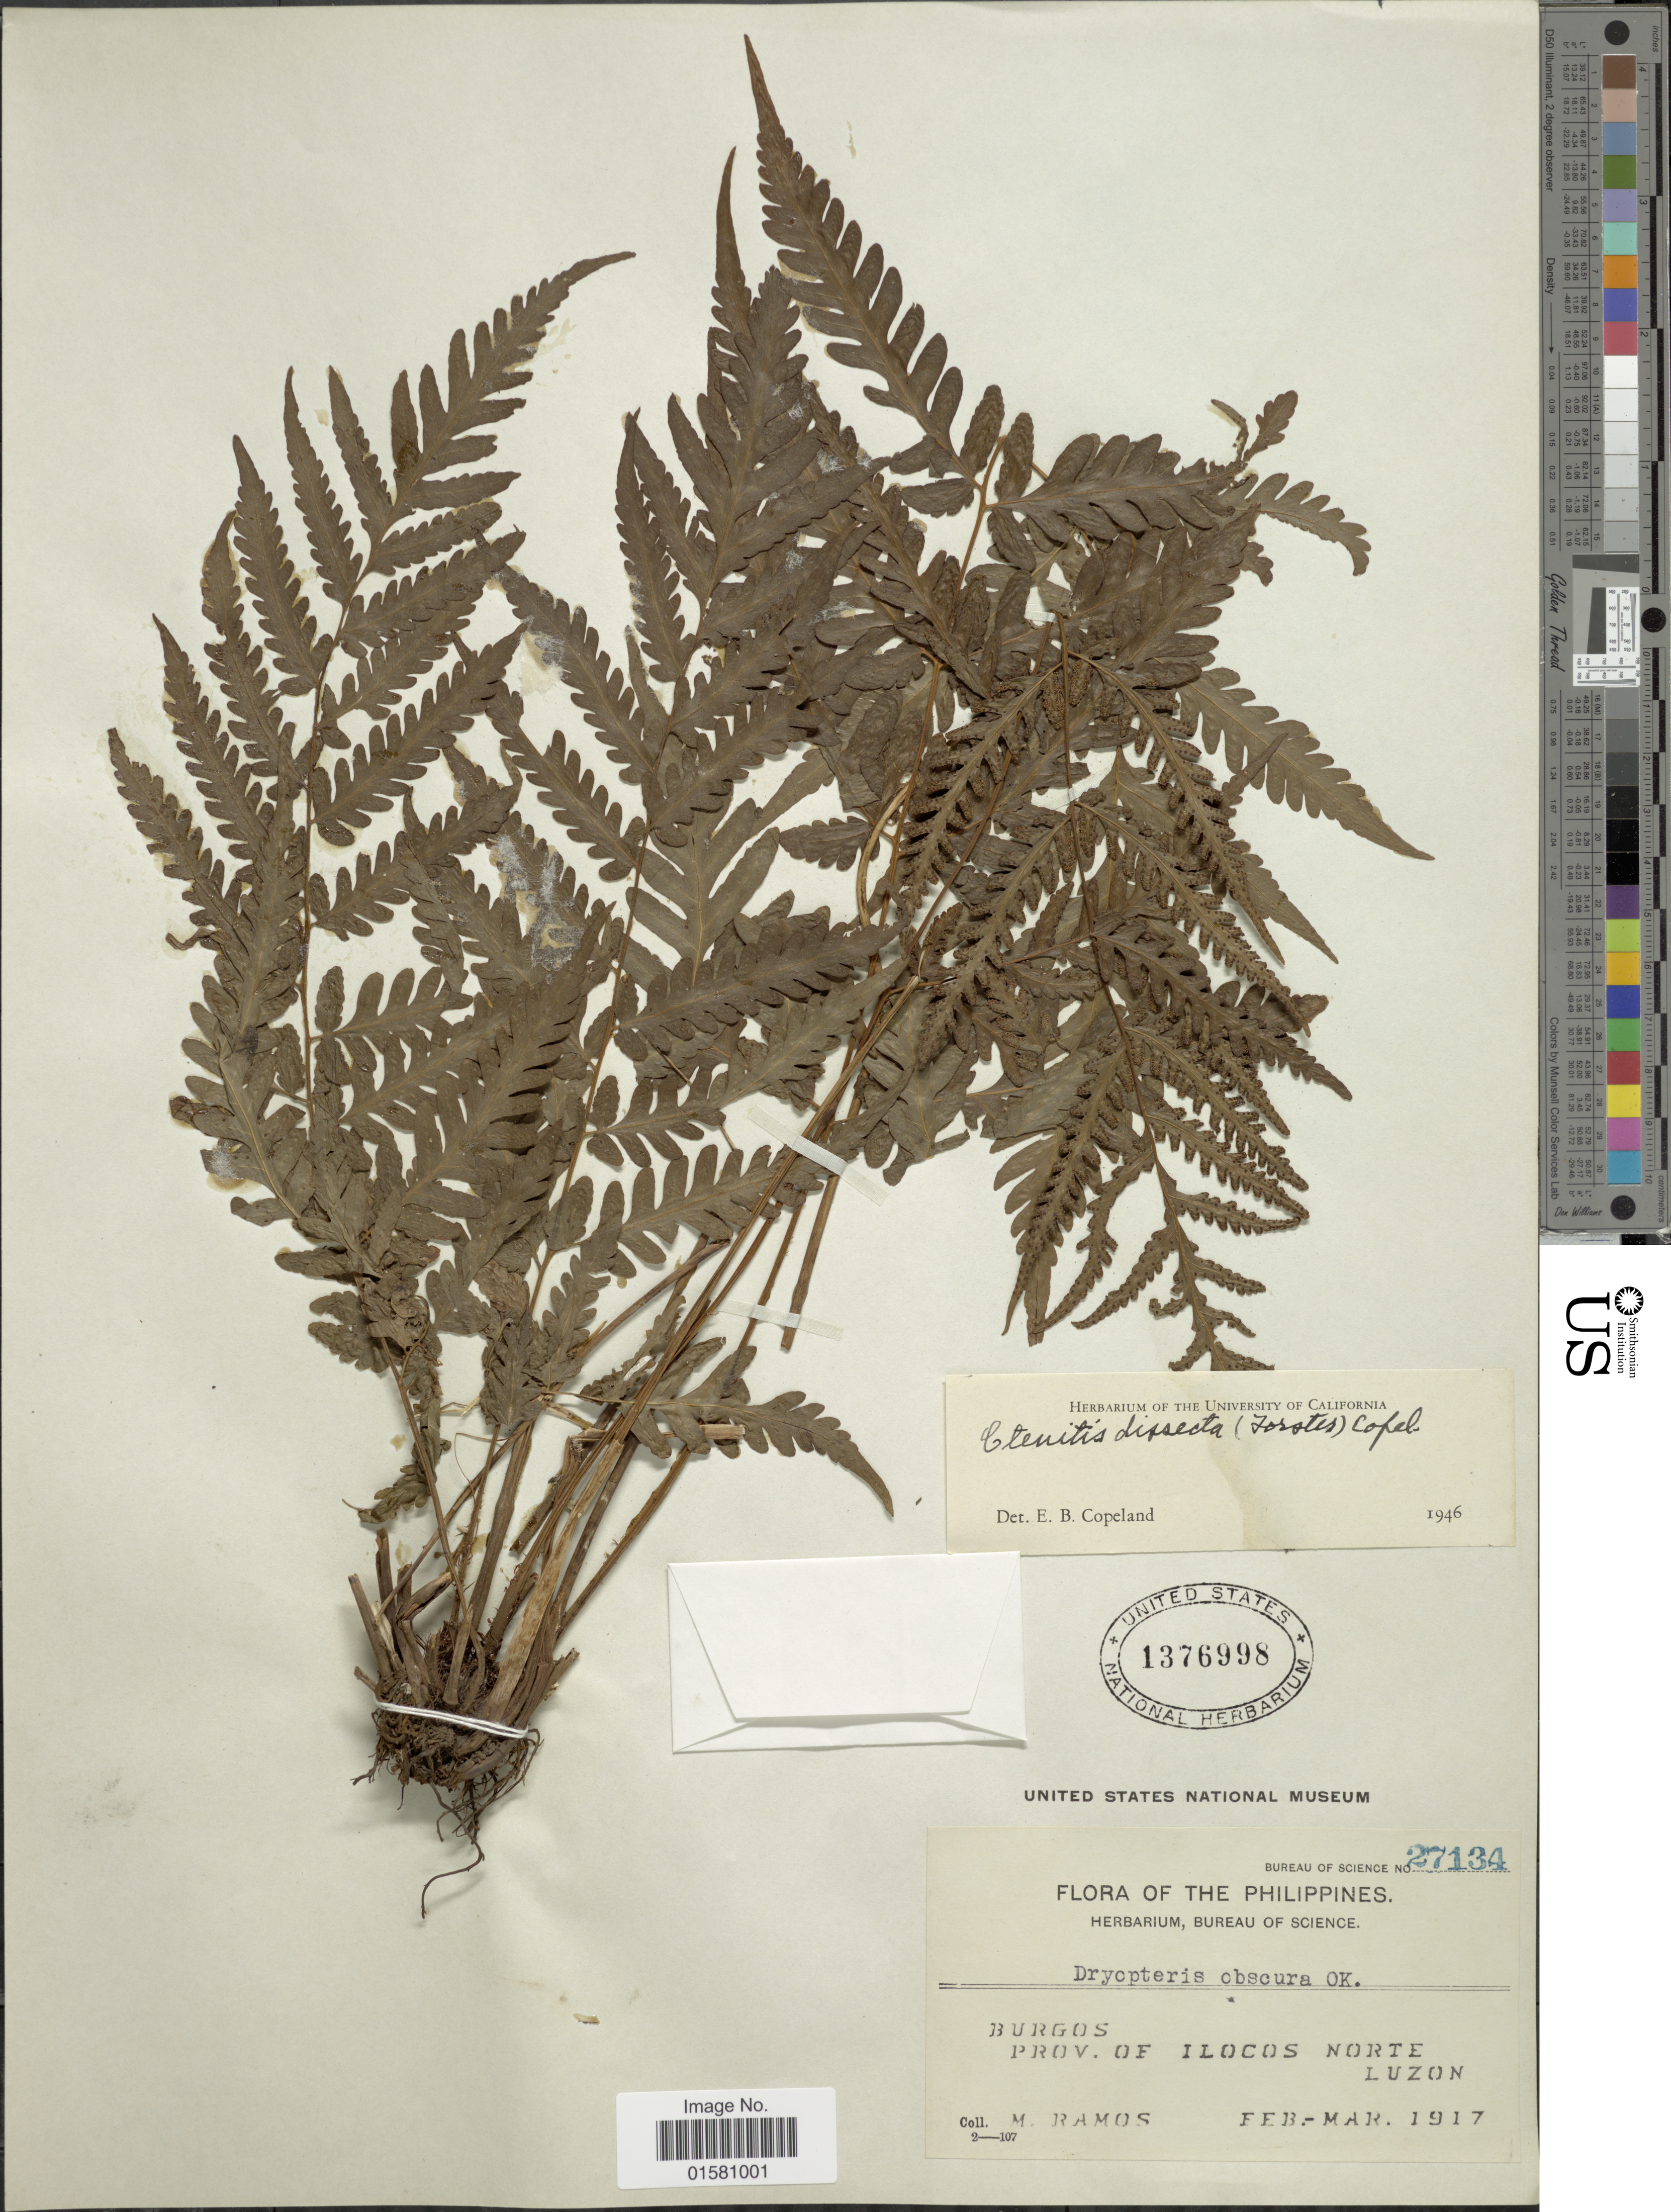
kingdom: Plantae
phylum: Tracheophyta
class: Polypodiopsida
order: Polypodiales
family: Tectariaceae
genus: Tectaria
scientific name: Tectaria dissecta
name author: (G. Forst.) Lellinger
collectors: M. Ramos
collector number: Bureau of Science 27134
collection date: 1917-02/1917-03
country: Philippines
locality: Butgos, Prov.of Ilocos NOrte LUzon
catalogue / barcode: US 1376998